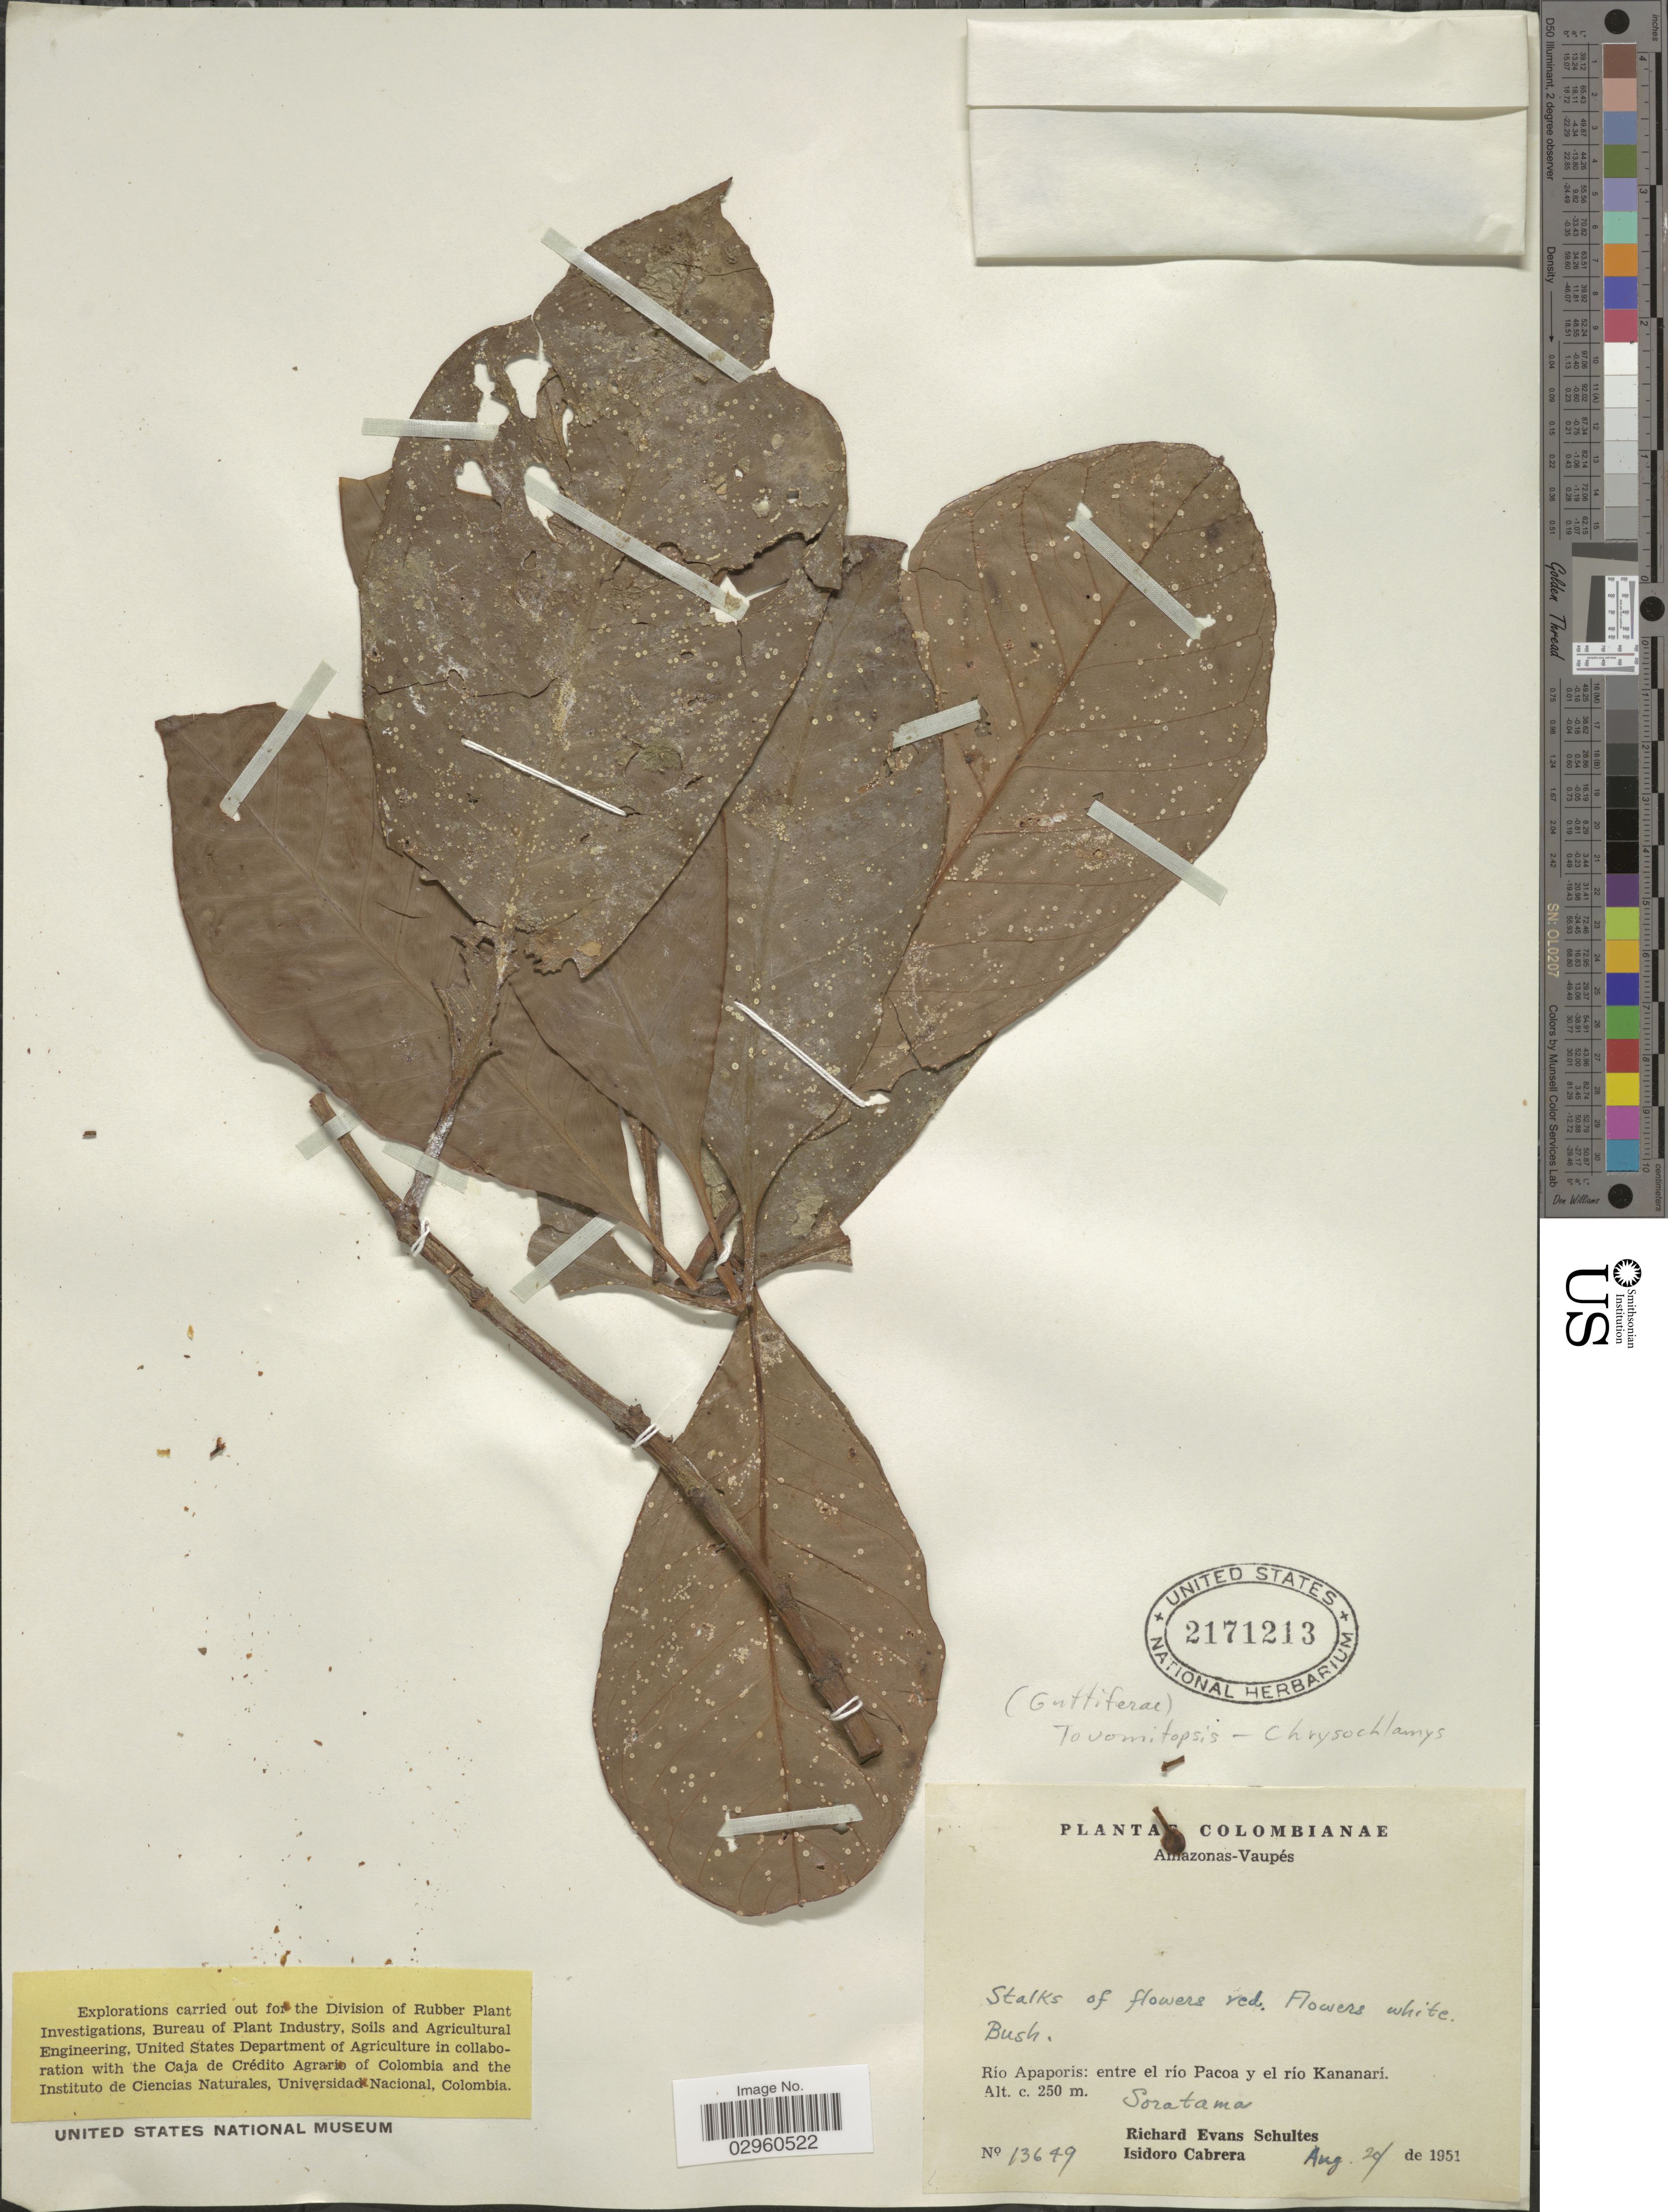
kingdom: Plantae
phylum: Tracheophyta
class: Magnoliopsida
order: Malpighiales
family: Clusiaceae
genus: Tovomitopsis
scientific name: Tovomitopsis sp.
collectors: R. E. Schultes & I. Cabrera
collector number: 13649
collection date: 1951-08-29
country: Colombia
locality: Amazonas-Vaupés. Río Apaporis: entre el río Pacoa y el río Kananarí. Soratama.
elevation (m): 250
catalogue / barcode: US 2171213